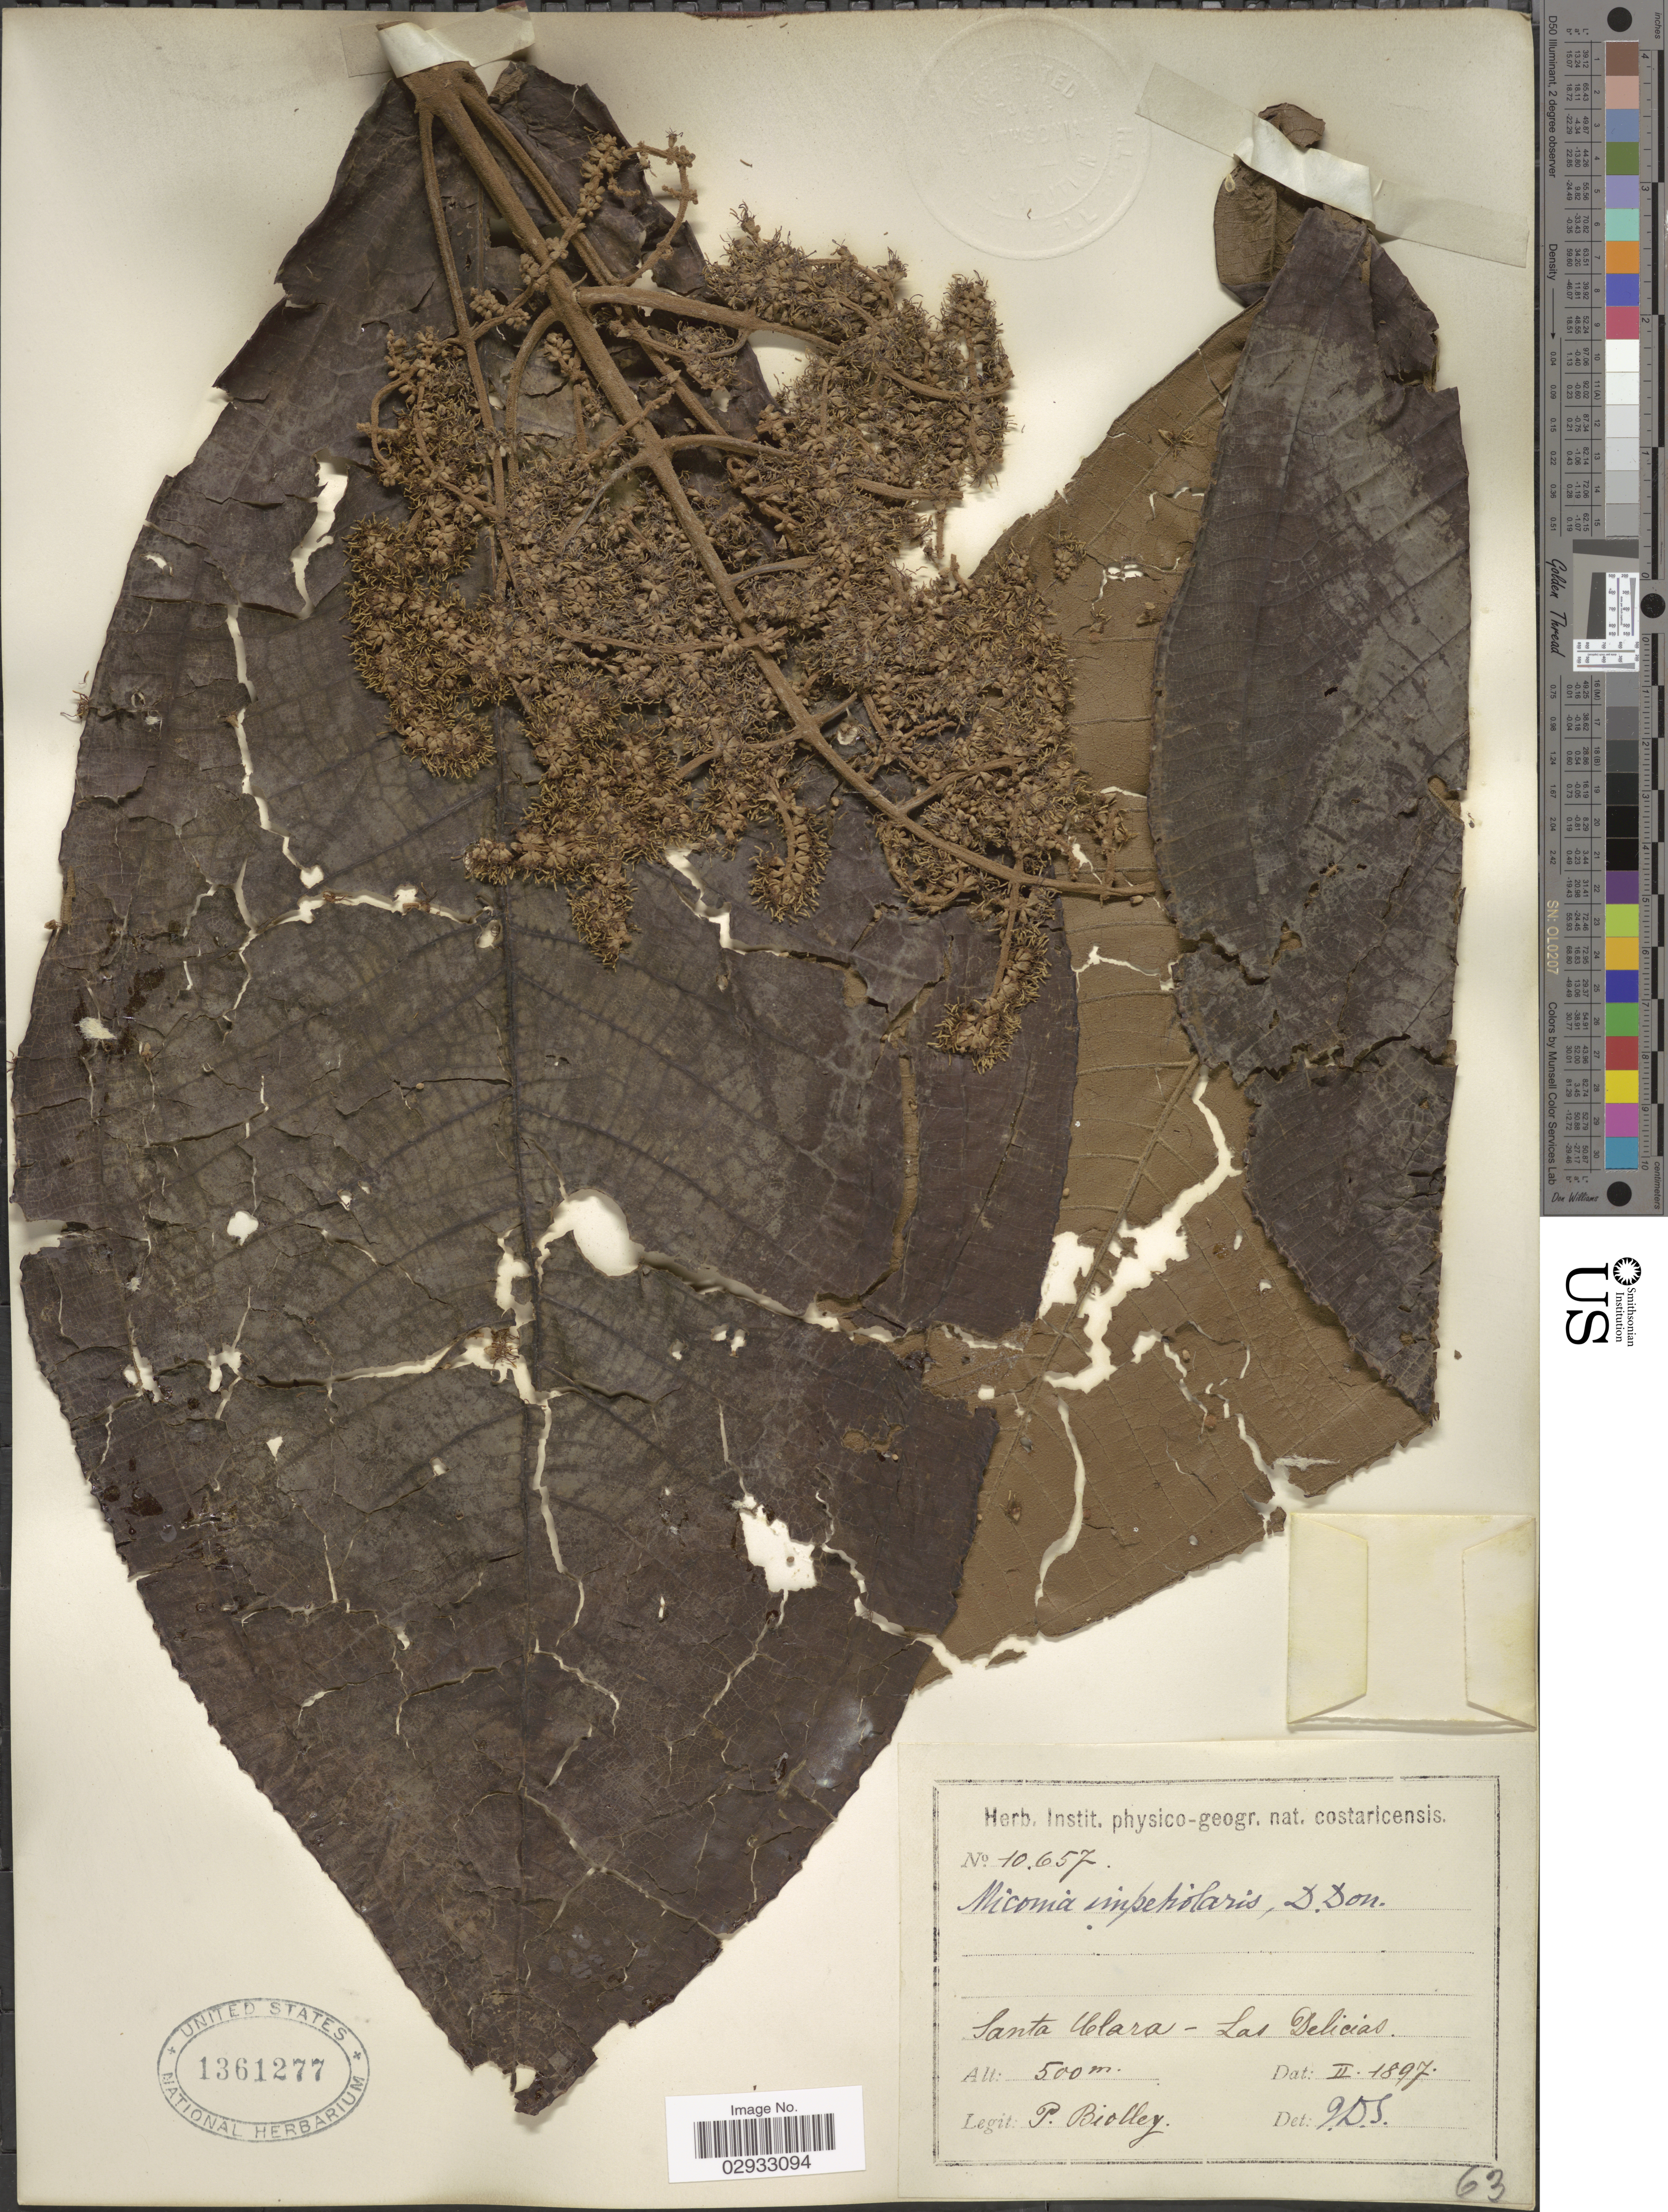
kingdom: Plantae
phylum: Tracheophyta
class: Magnoliopsida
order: Myrtales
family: Melastomataceae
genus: Miconia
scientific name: Miconia impetiolaris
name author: (Sw.) D. Don ex DC.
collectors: P. Biolley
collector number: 10657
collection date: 1897-02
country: Costa Rica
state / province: Puntarenas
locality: Santa Clara. Las Delicias.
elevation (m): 500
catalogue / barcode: US 1361277